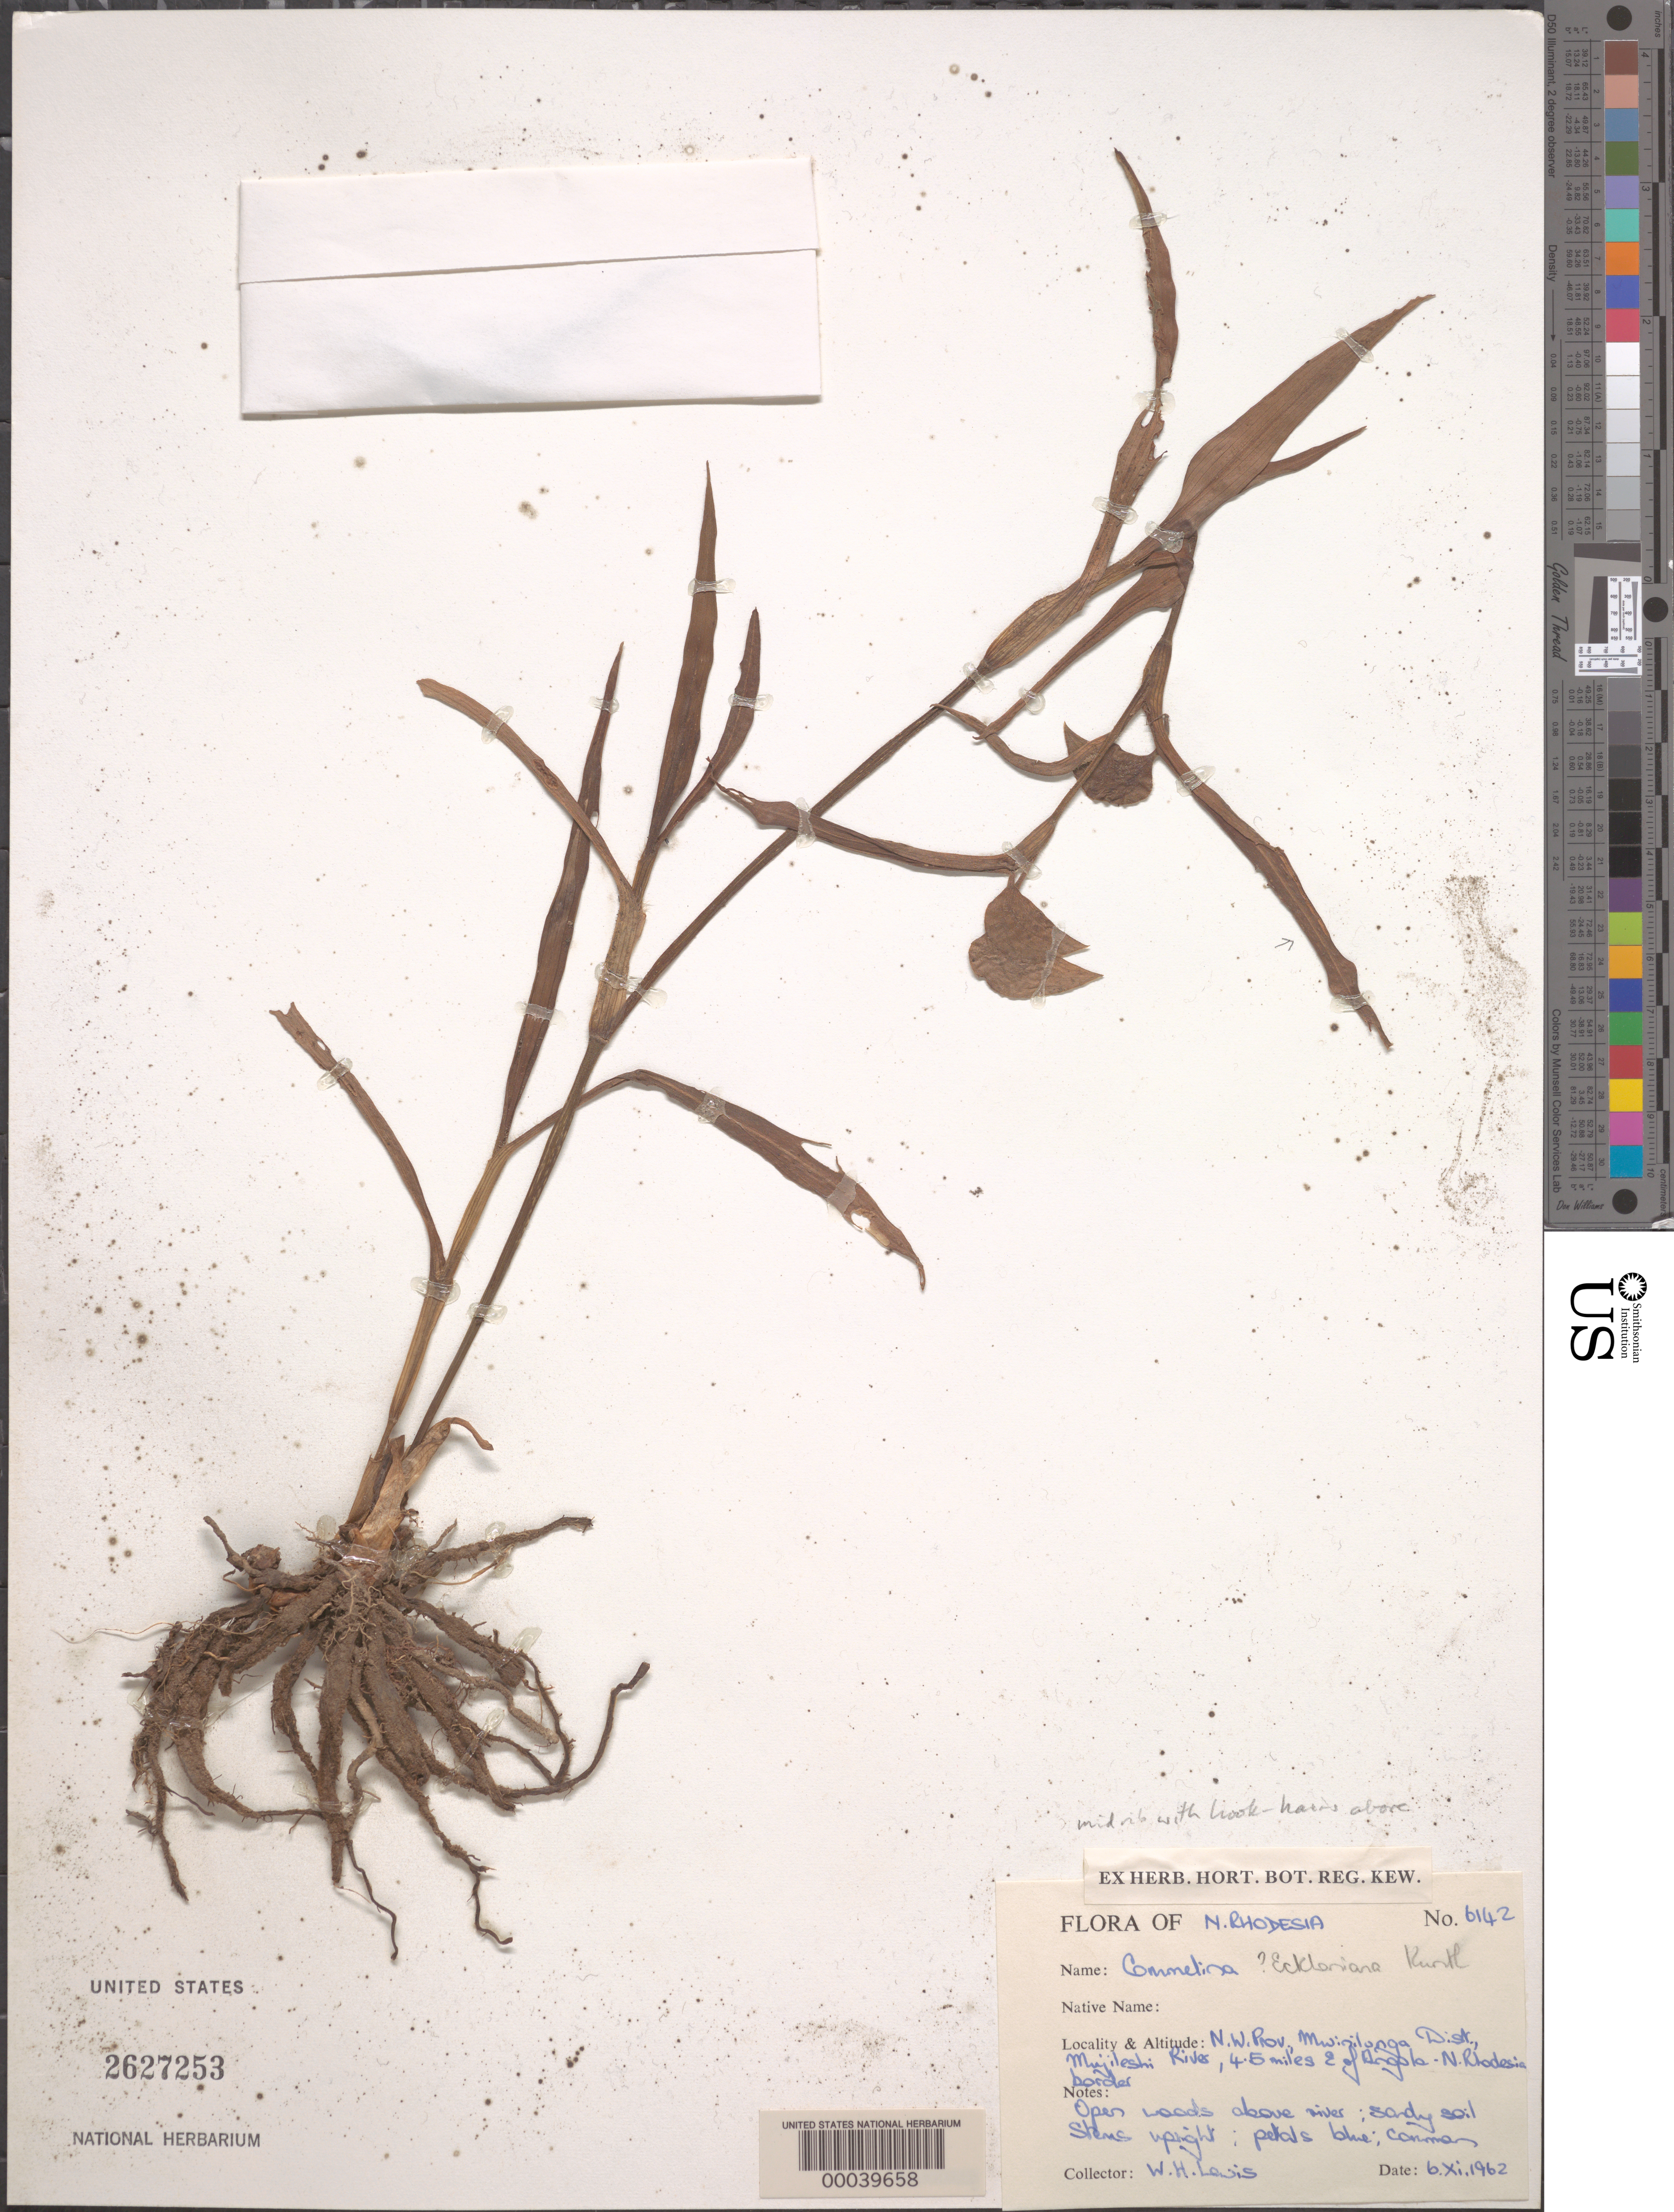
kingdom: Plantae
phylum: Tracheophyta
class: Liliopsida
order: Commelinales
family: Commelinaceae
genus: Commelina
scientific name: Commelina echinosperma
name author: K. Schum.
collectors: W. H. Lewis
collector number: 6142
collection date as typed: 06 Nov 1962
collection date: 1962-11-06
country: Zambia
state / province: North-Western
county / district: Mwinilunga Dist.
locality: Mujileshi river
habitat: Open woods above river, sandy soil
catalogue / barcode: US 2627253